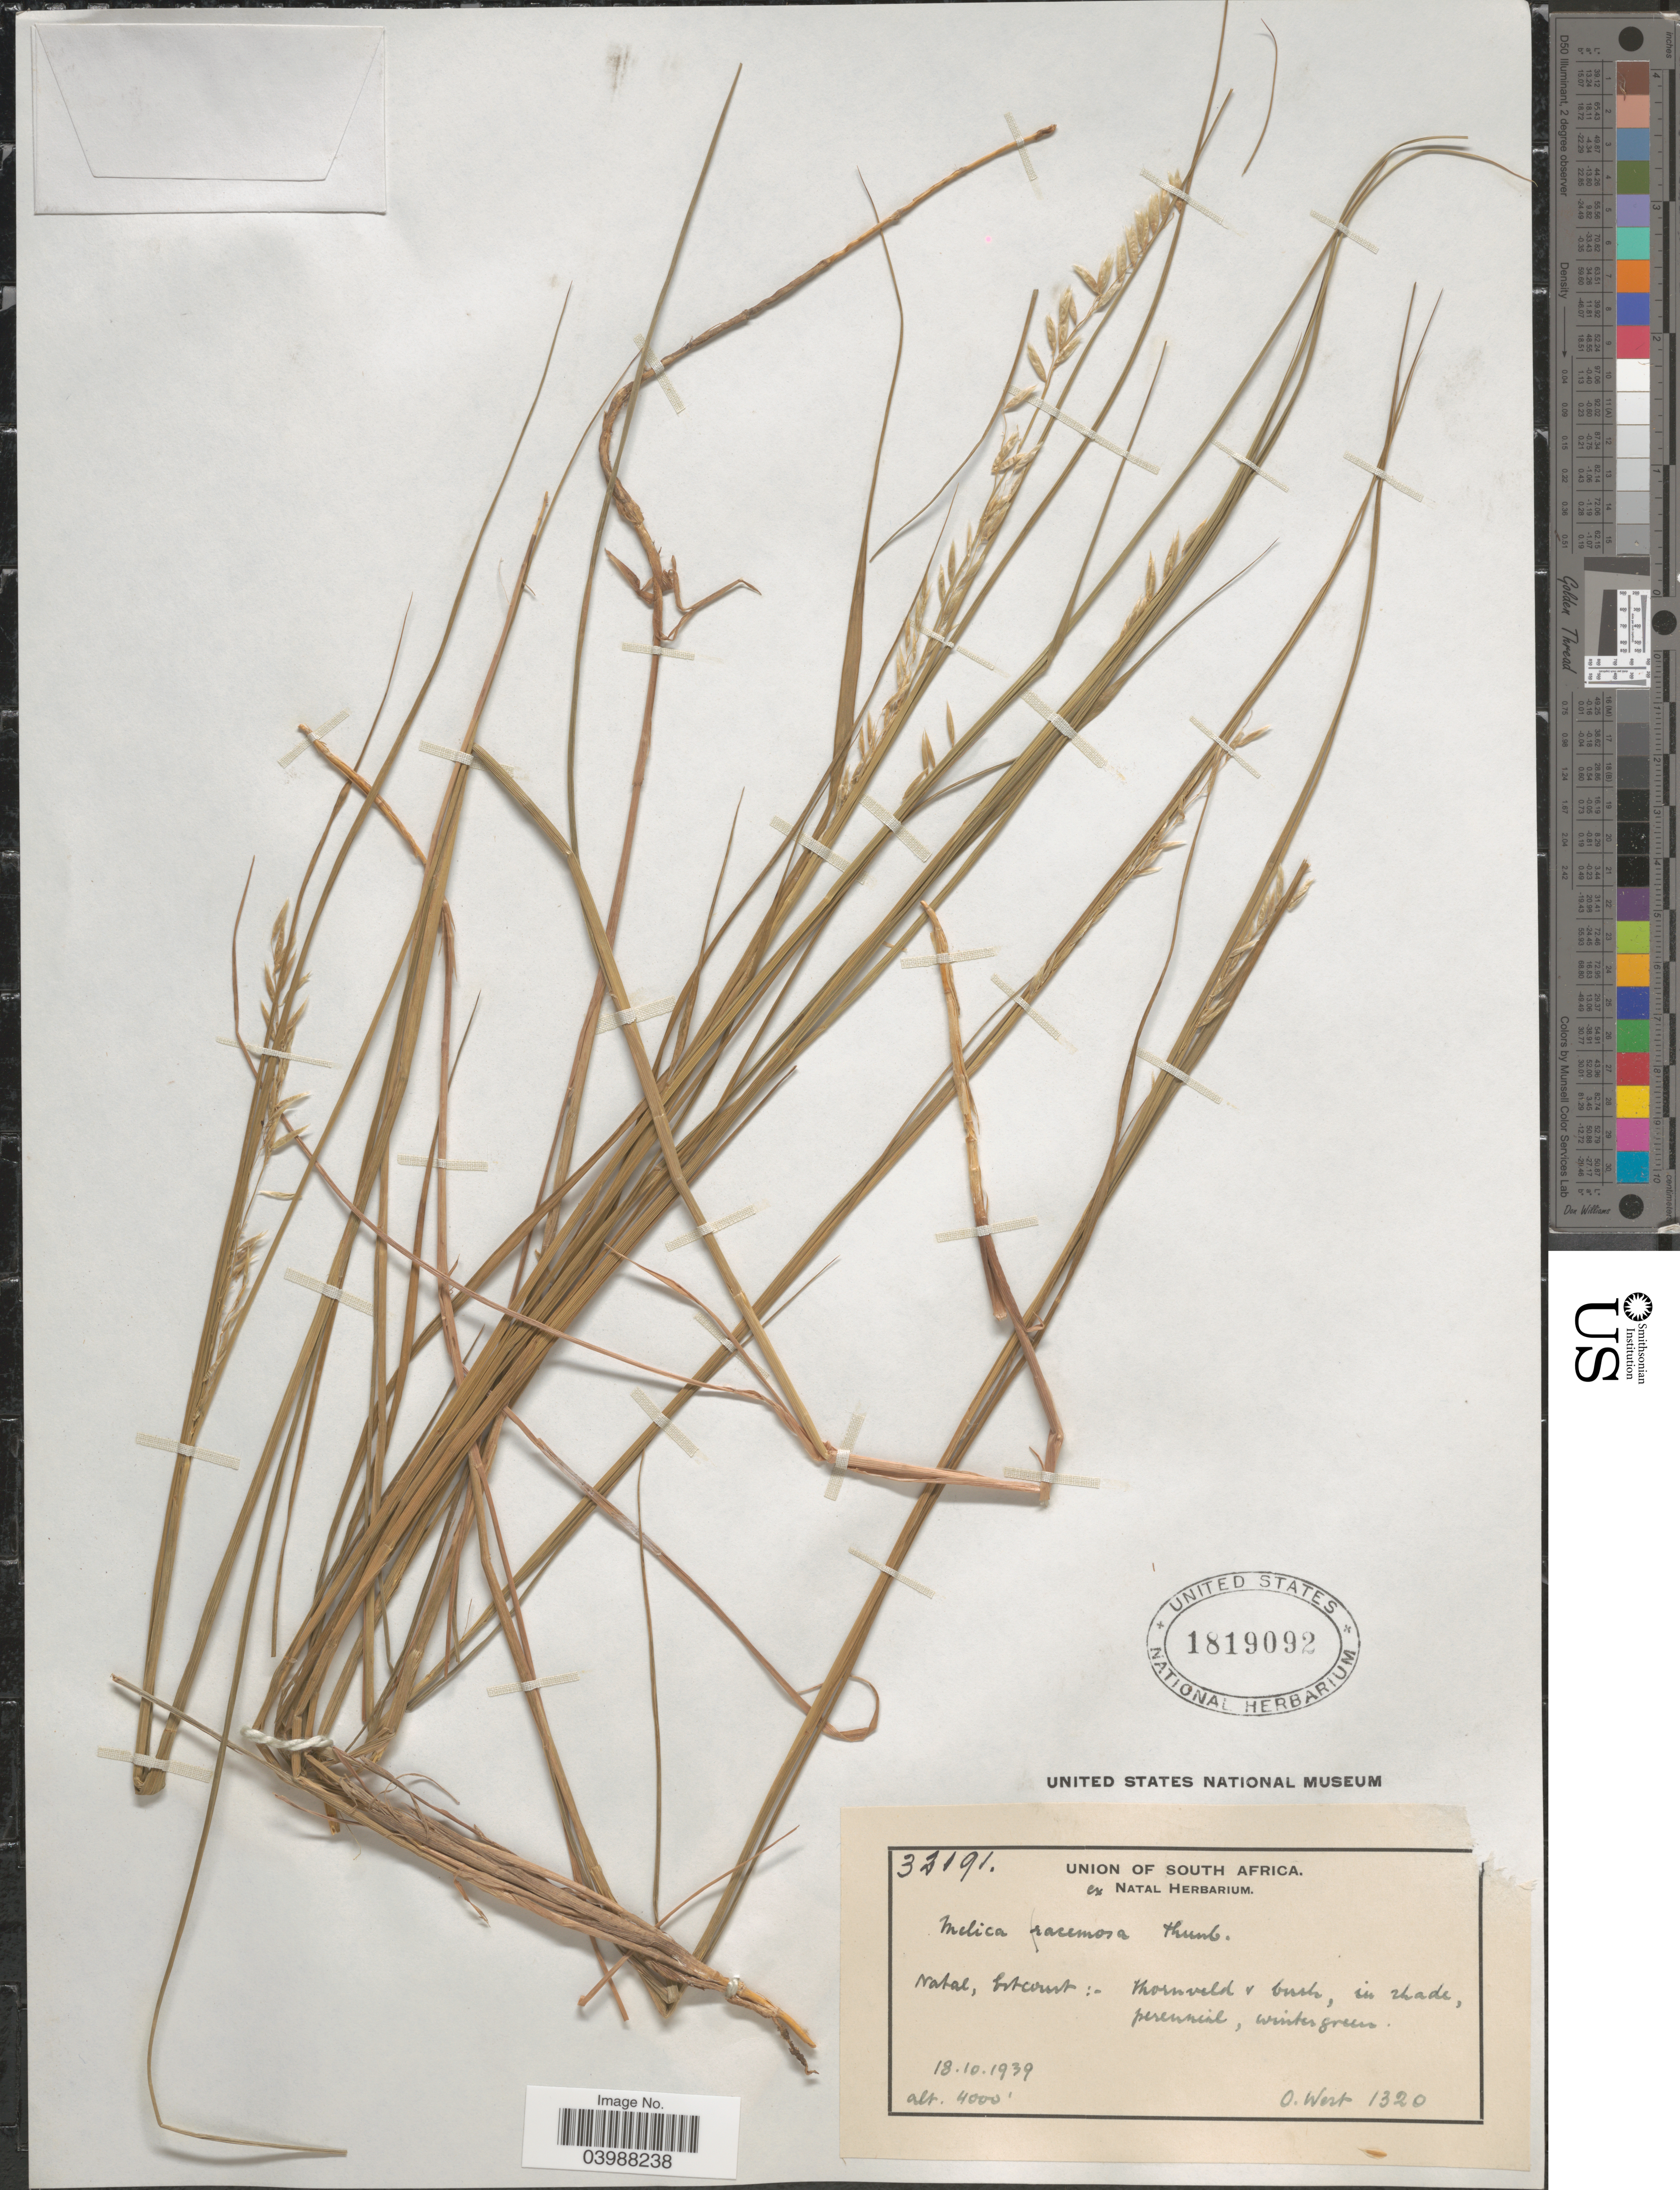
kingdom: Plantae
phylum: Tracheophyta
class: Liliopsida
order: Poales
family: Poaceae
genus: Melica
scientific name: Melica racemosa Muhl., nom. illeg.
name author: Muhl.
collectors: O. West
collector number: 1320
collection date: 1939-10-18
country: South Africa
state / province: KwaZulu-Natal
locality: Natal, Estcourt: thornveld v bush, in shade perennial.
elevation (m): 1219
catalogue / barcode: US 1819092